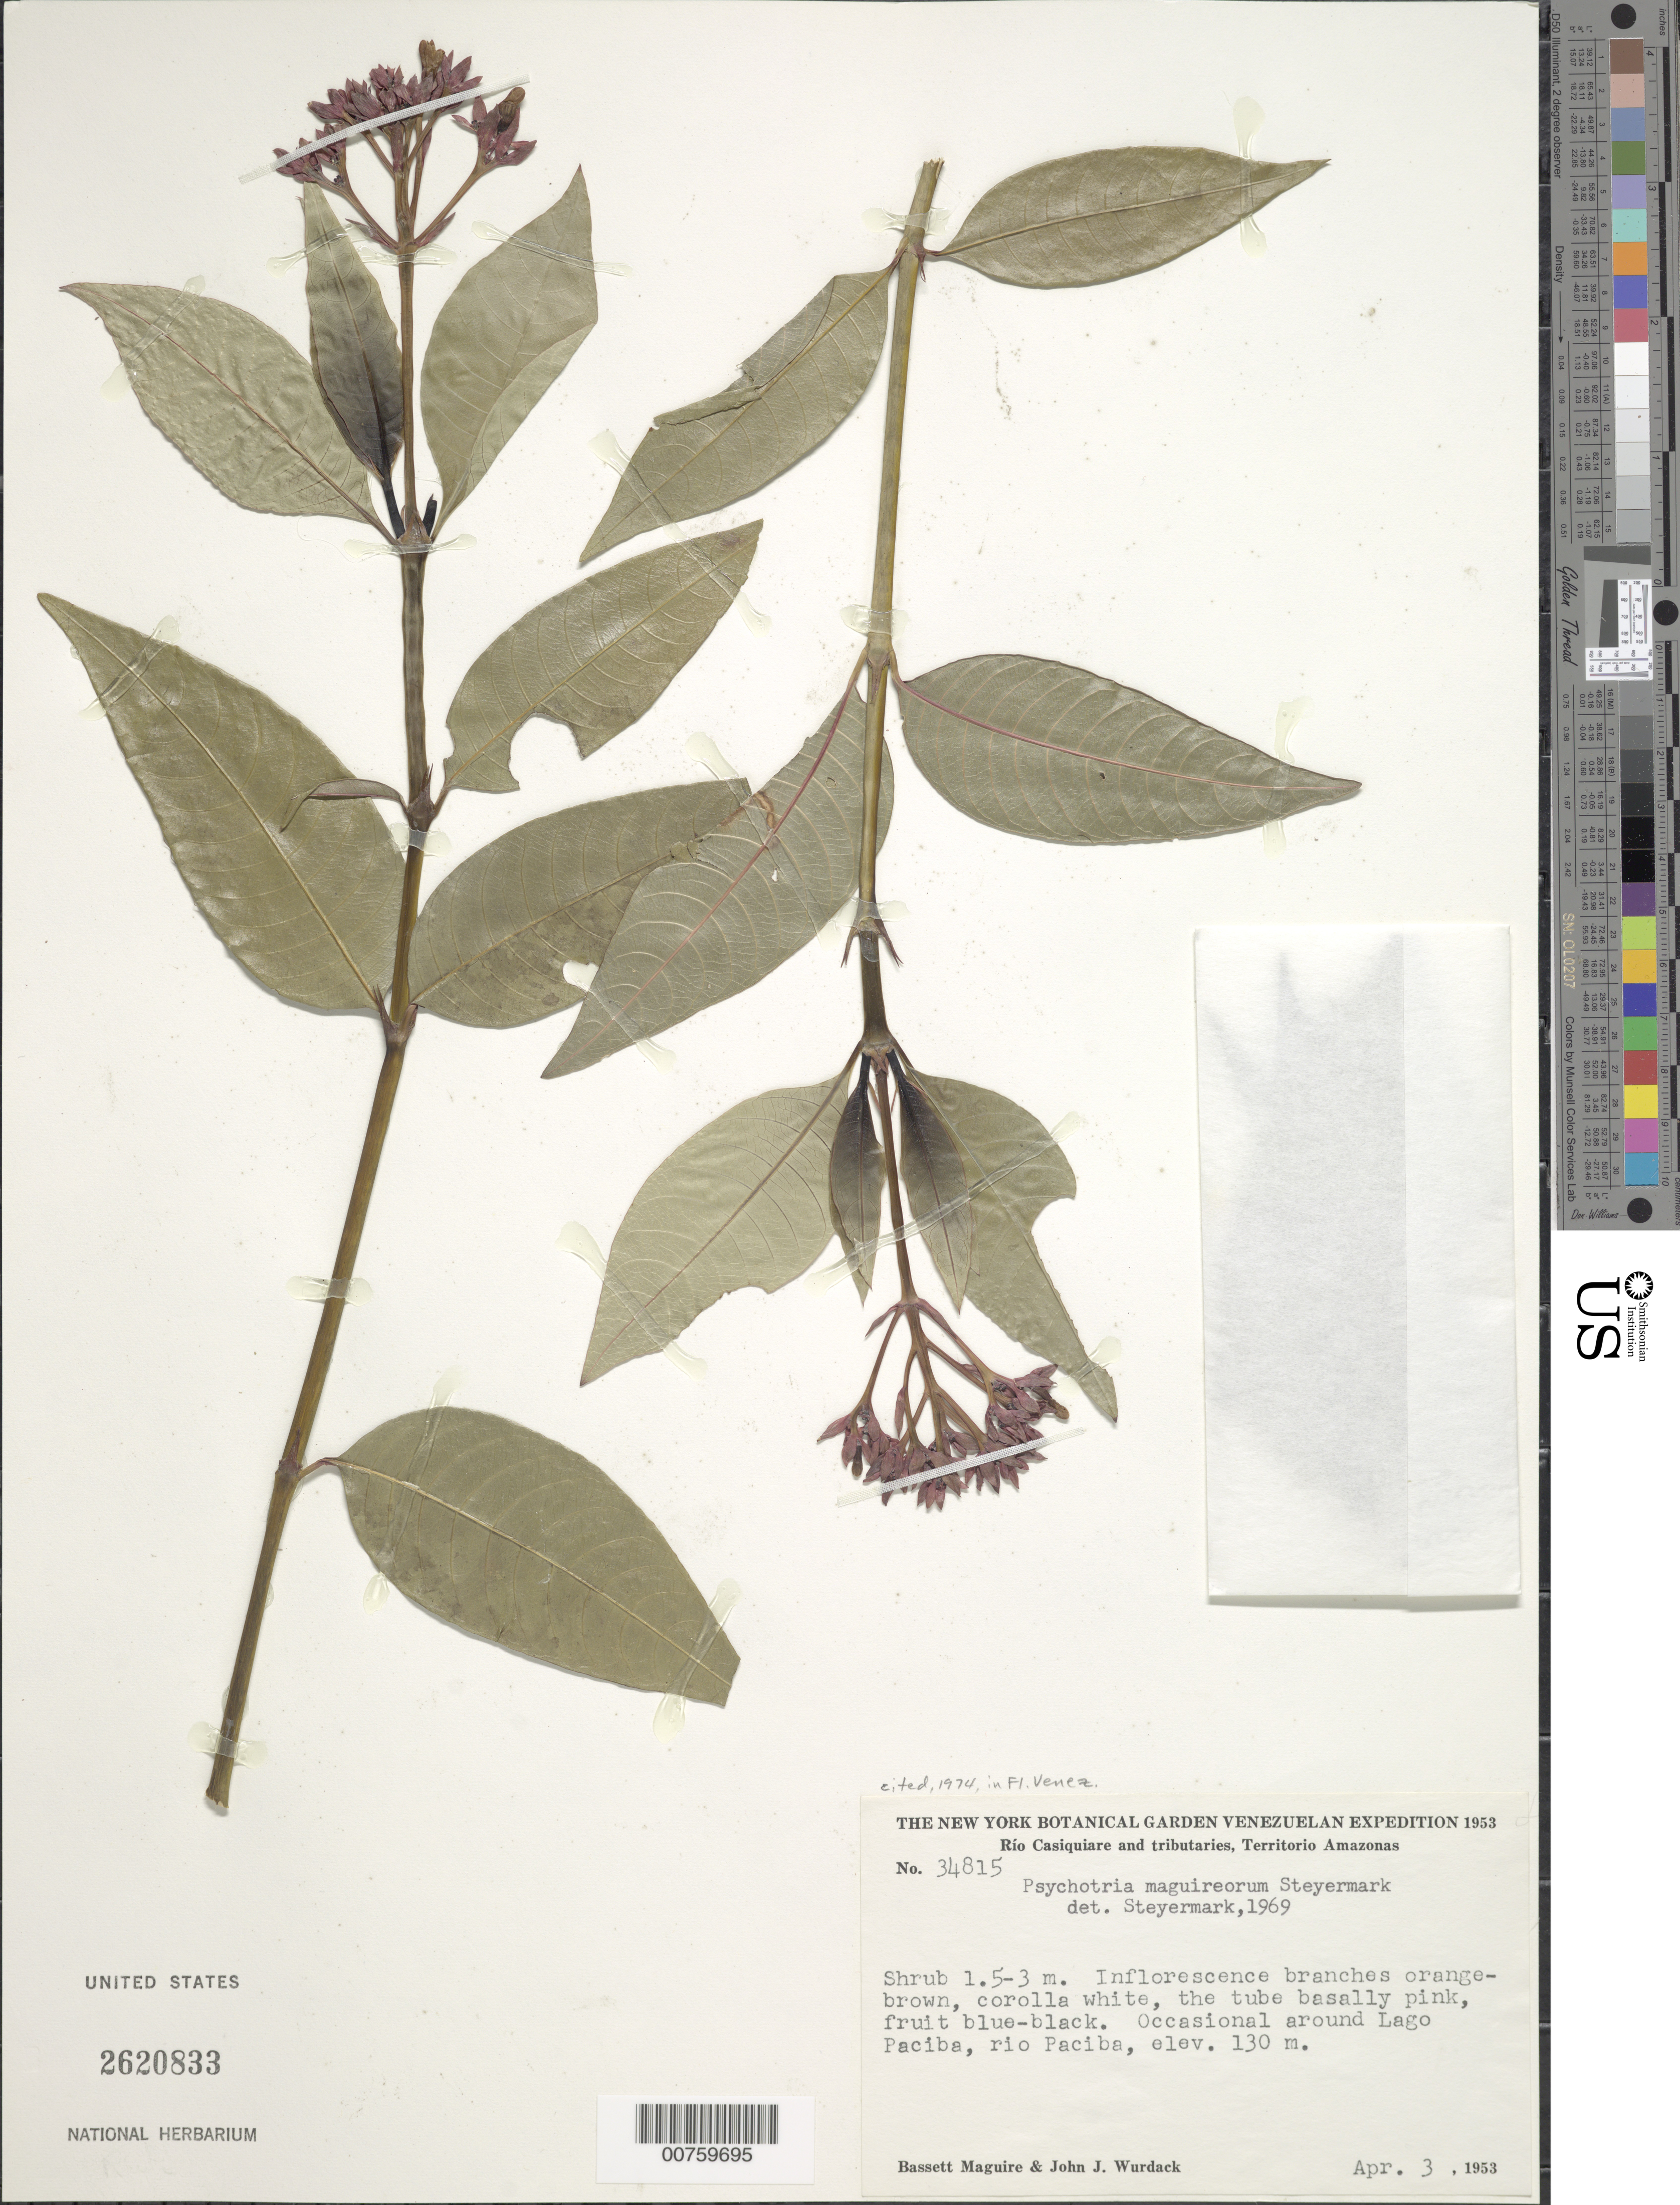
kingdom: Plantae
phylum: Tracheophyta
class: Magnoliopsida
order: Gentianales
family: Rubiaceae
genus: Psychotria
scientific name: Psychotria maguireorum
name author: Steyerm.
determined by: Steyermark, Julian A., (VEN)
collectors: B. Maguire & J. J. Wurdack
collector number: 34815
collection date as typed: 3-Apr-53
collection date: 1953-04-03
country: Venezuela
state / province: Amazonas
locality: Río Casiquiare, Lago Paciba, Río Paciba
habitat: Around lago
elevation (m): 130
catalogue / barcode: US 2620833